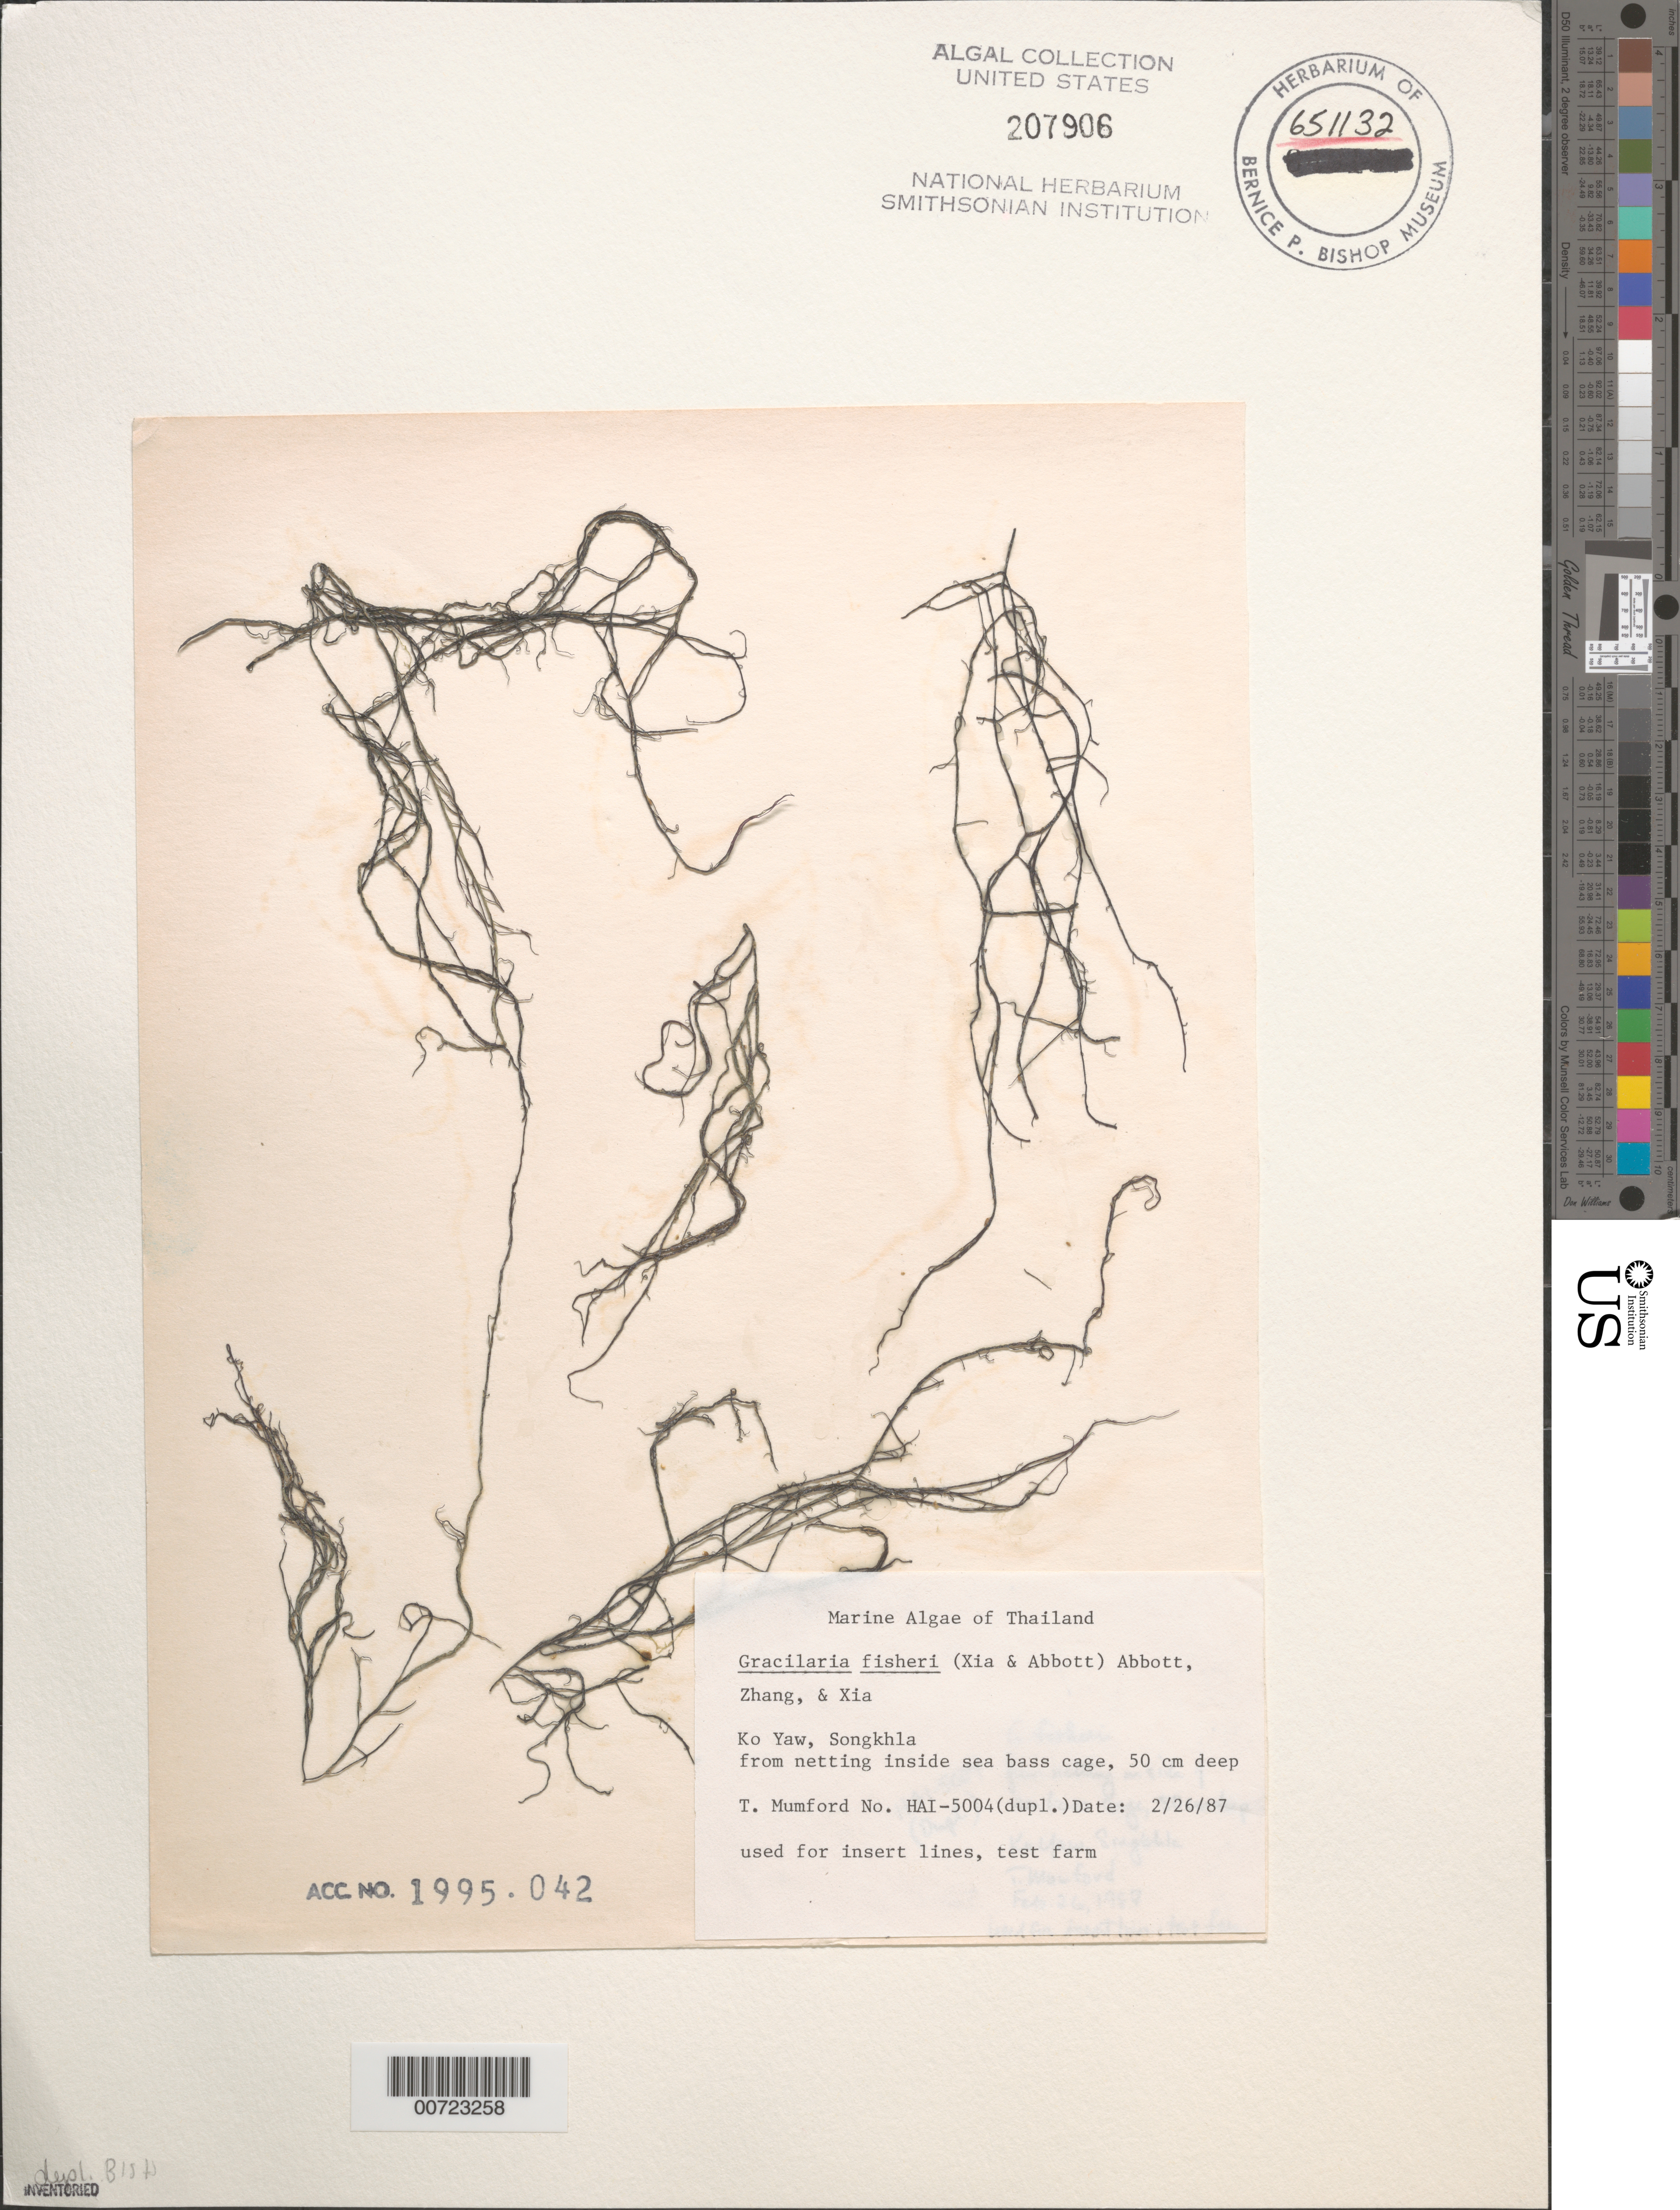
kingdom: Plantae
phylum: Rhodophyta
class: Florideophyceae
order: Gracilariales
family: Gracilariaceae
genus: Gracilaria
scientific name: Gracilaria fisheri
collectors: T. Mumford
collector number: HAI 5004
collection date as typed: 26 Feb 1987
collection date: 1987-02-26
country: Thailand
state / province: Songkhla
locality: Ko Yaw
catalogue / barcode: US 207906